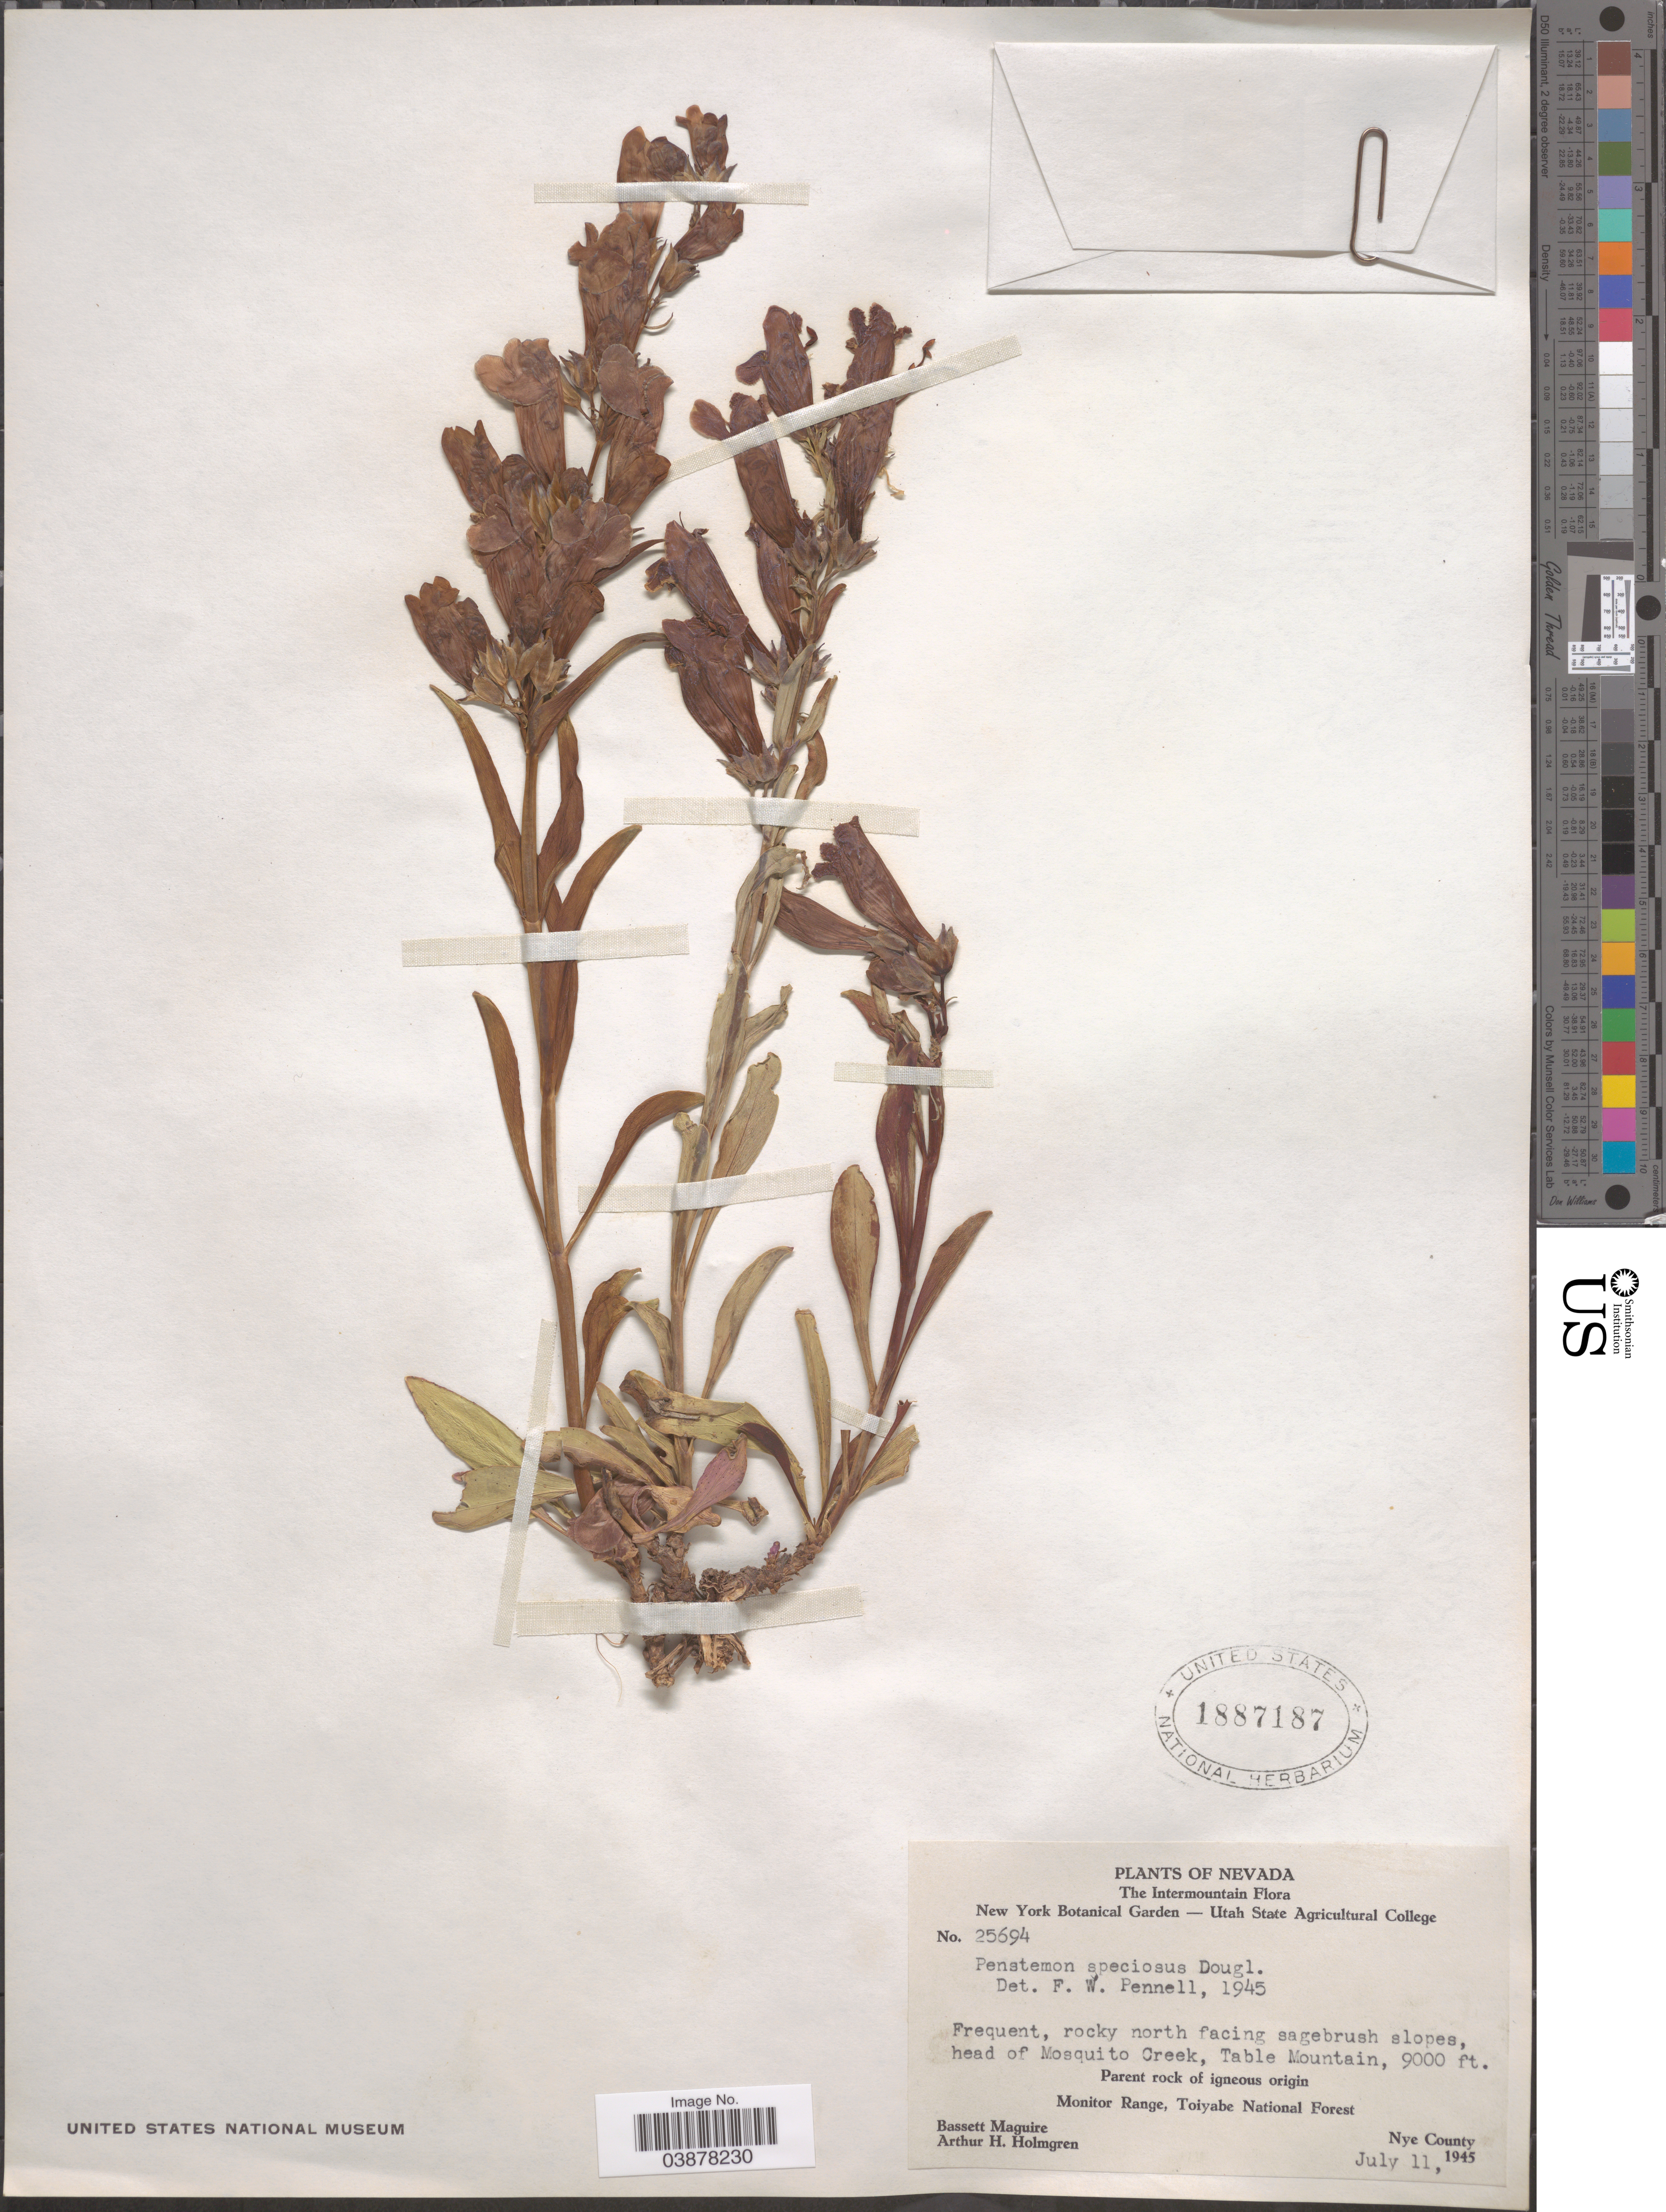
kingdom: Plantae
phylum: Tracheophyta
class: Magnoliopsida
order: Lamiales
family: Plantaginaceae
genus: Penstemon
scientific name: Penstemon speciosus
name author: Douglas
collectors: B. Maguire & A. H. Holmgren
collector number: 25694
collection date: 1945-07-11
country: United States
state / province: Nevada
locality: The Intermountain. Head of Mosquito Creek, Table Mountain, Parent rock of igneous origin, Monitor Range, Toiyabe National Forest. Nye County.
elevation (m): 2743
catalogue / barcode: US 1887187